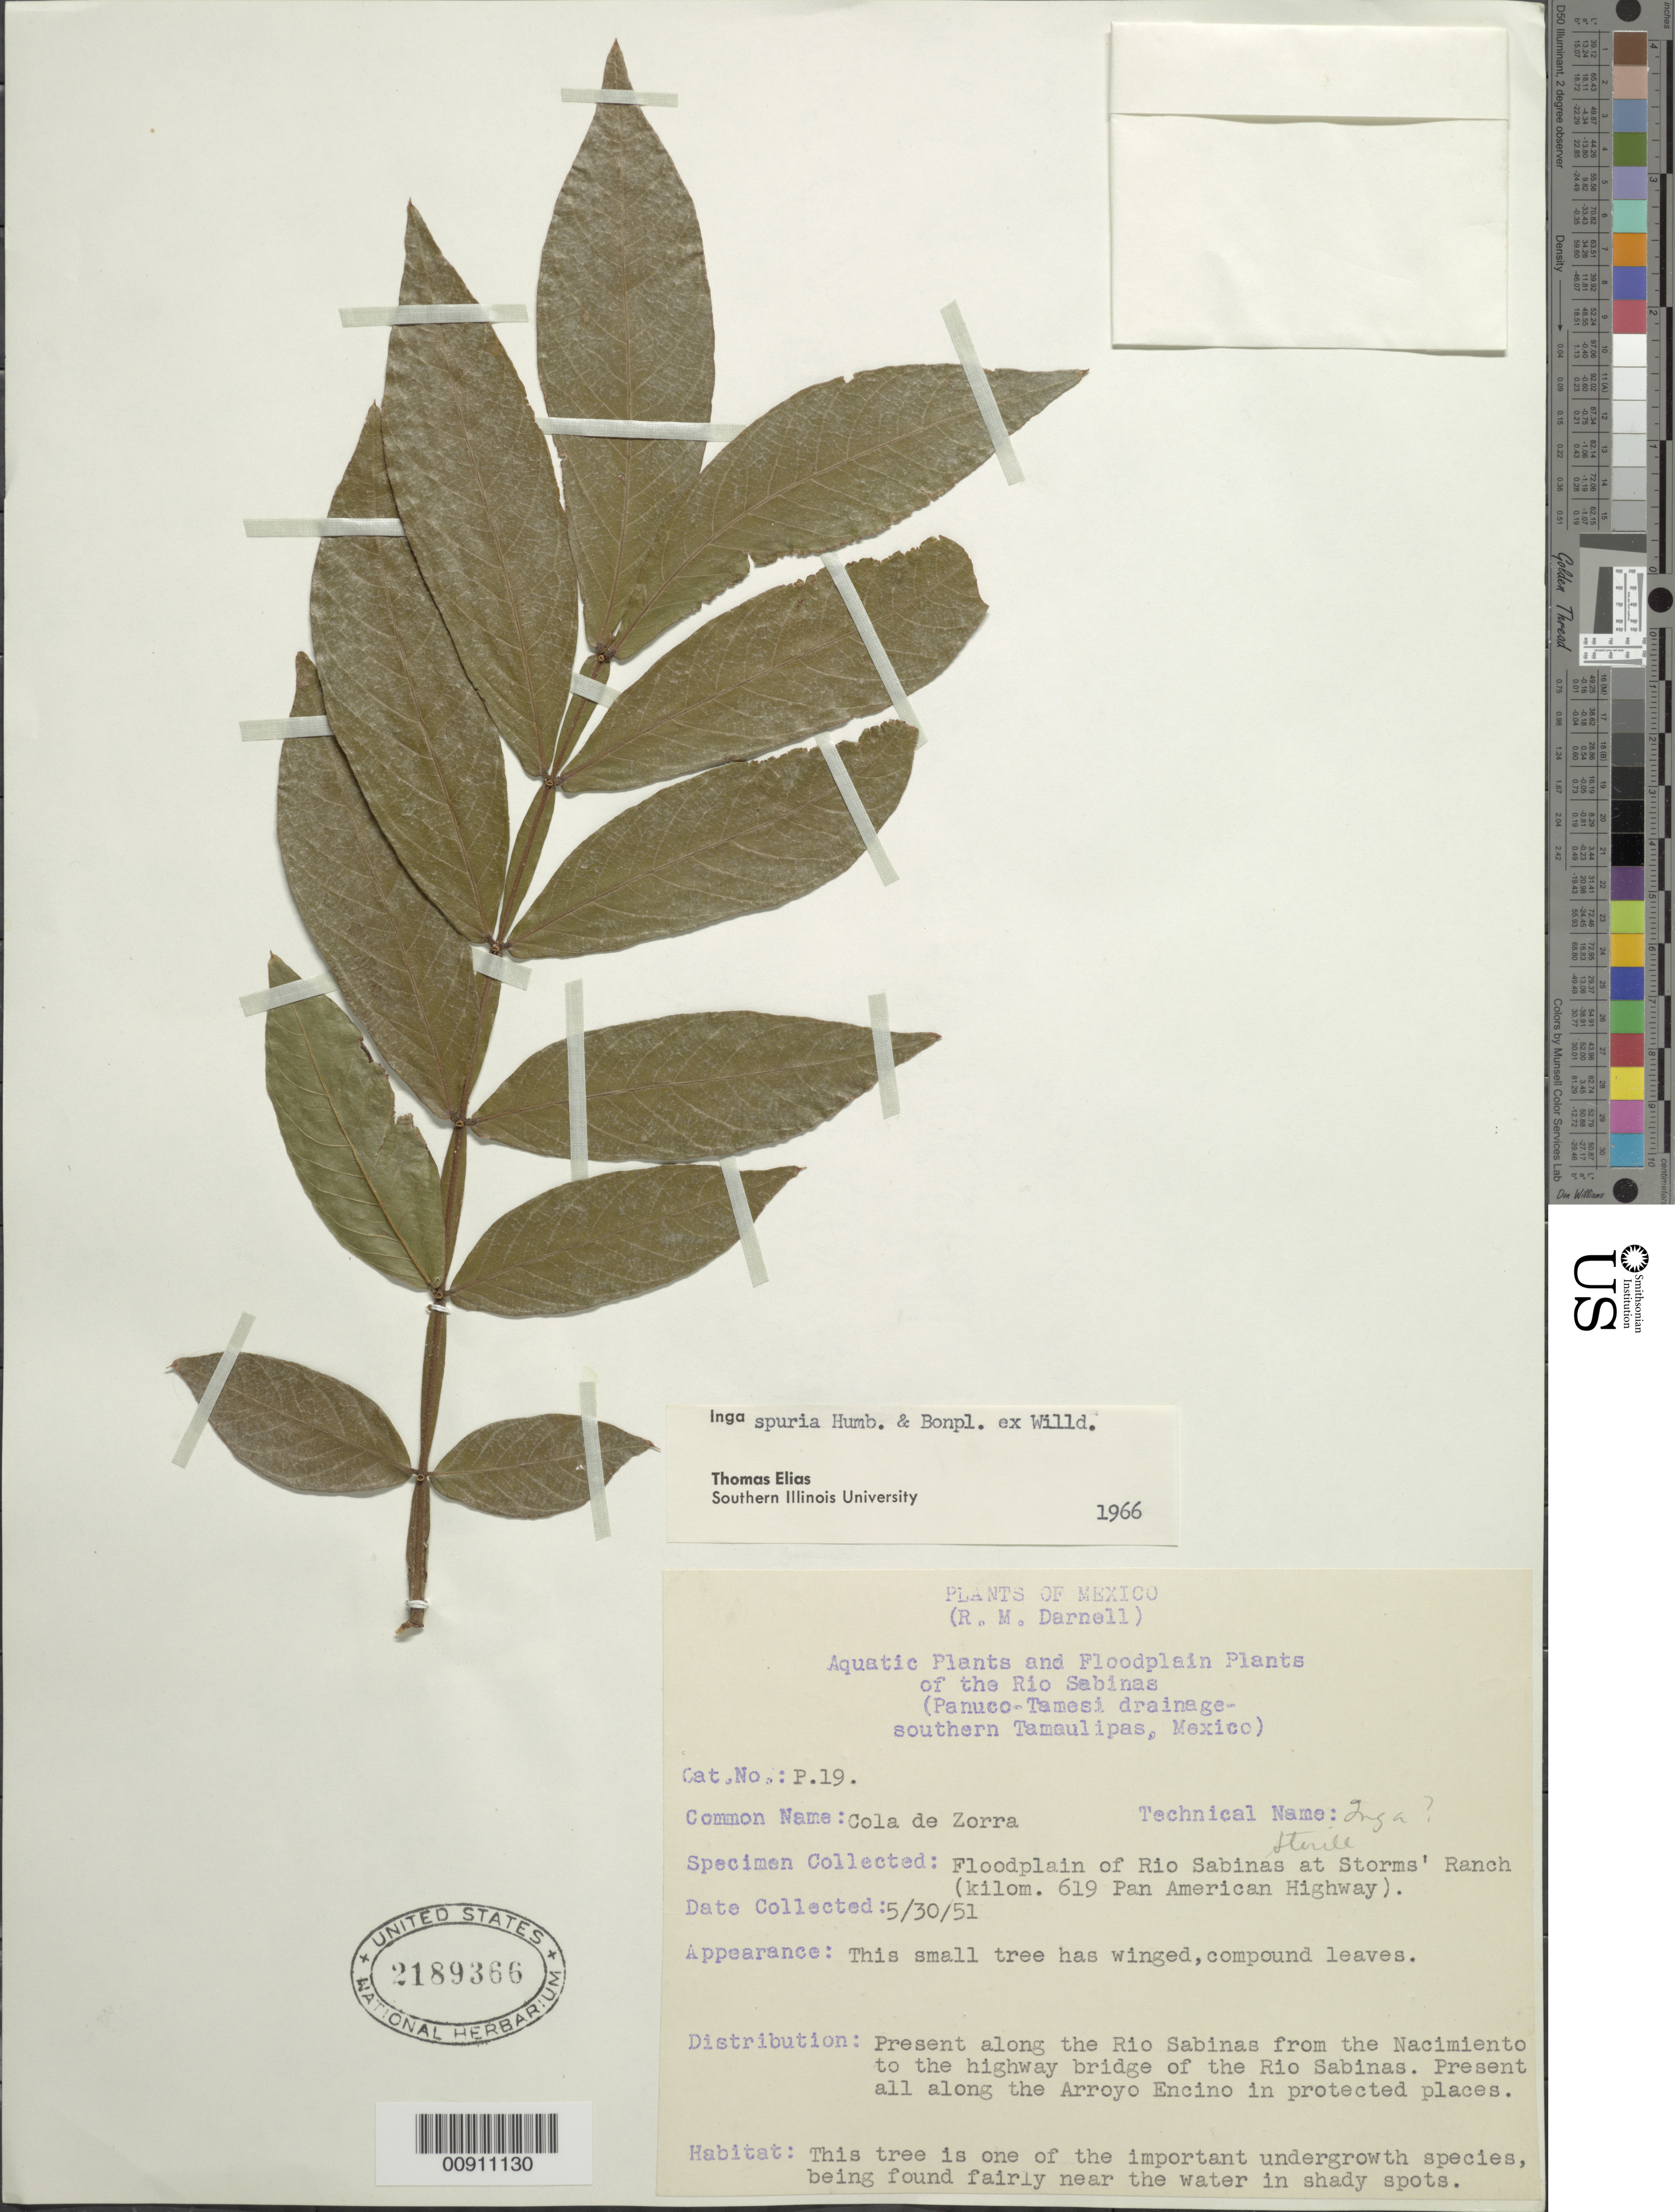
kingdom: Plantae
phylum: Tracheophyta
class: Magnoliopsida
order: Fabales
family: Fabaceae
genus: Inga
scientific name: Inga vera subsp. vera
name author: Willd.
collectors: R. Darnell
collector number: Cat. No. P. 19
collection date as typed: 30 May 1951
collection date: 1951-05-30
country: Mexico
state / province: Tamaulipas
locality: Floodplain of Río Sabinas at Storms' Ranch (km. 619 Pan American Highway).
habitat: This tree is one of the important undergrowth species, being found fairly near the water in shady spots.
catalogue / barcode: US 2189366